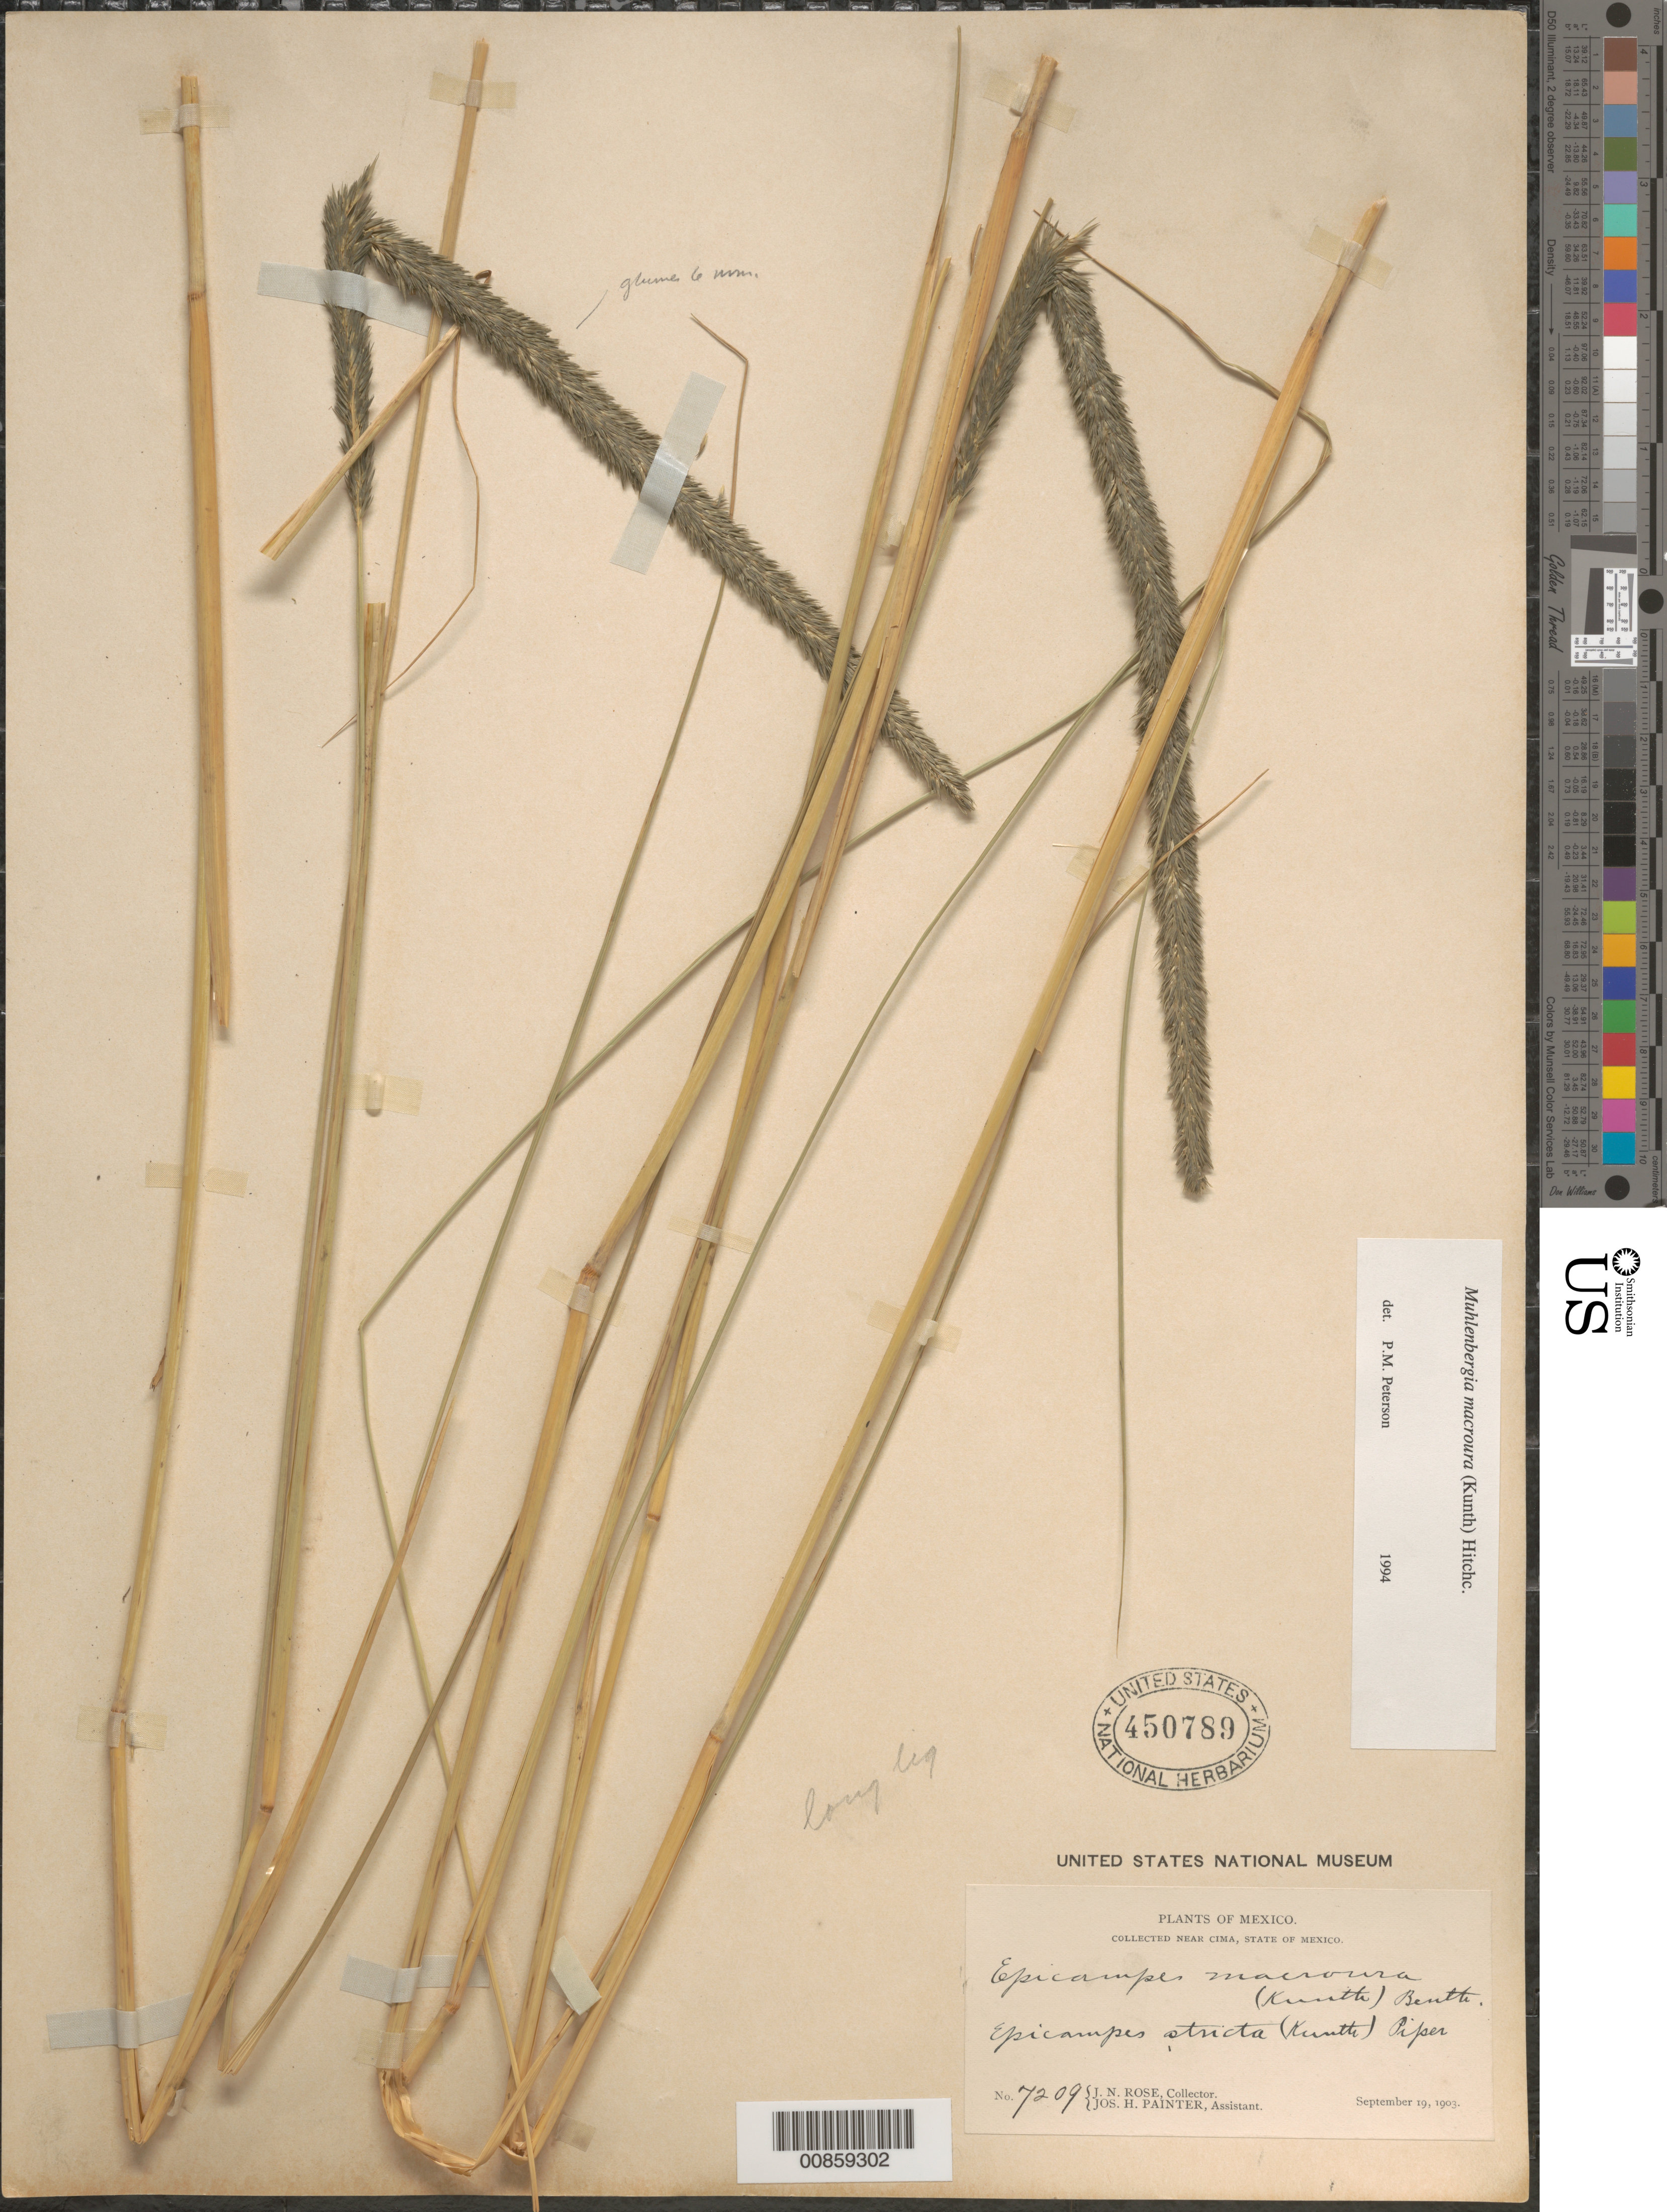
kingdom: Plantae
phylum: Tracheophyta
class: Liliopsida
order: Poales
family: Poaceae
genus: Muhlenbergia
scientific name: Muhlenbergia macroura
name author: (Kunth) Hitchc.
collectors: J. N. Rose & J. H. Painter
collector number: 7209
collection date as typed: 19 Sep 1903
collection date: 1903-09-19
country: Mexico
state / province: México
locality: Near Cima, State of Mexico.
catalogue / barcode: US 450789